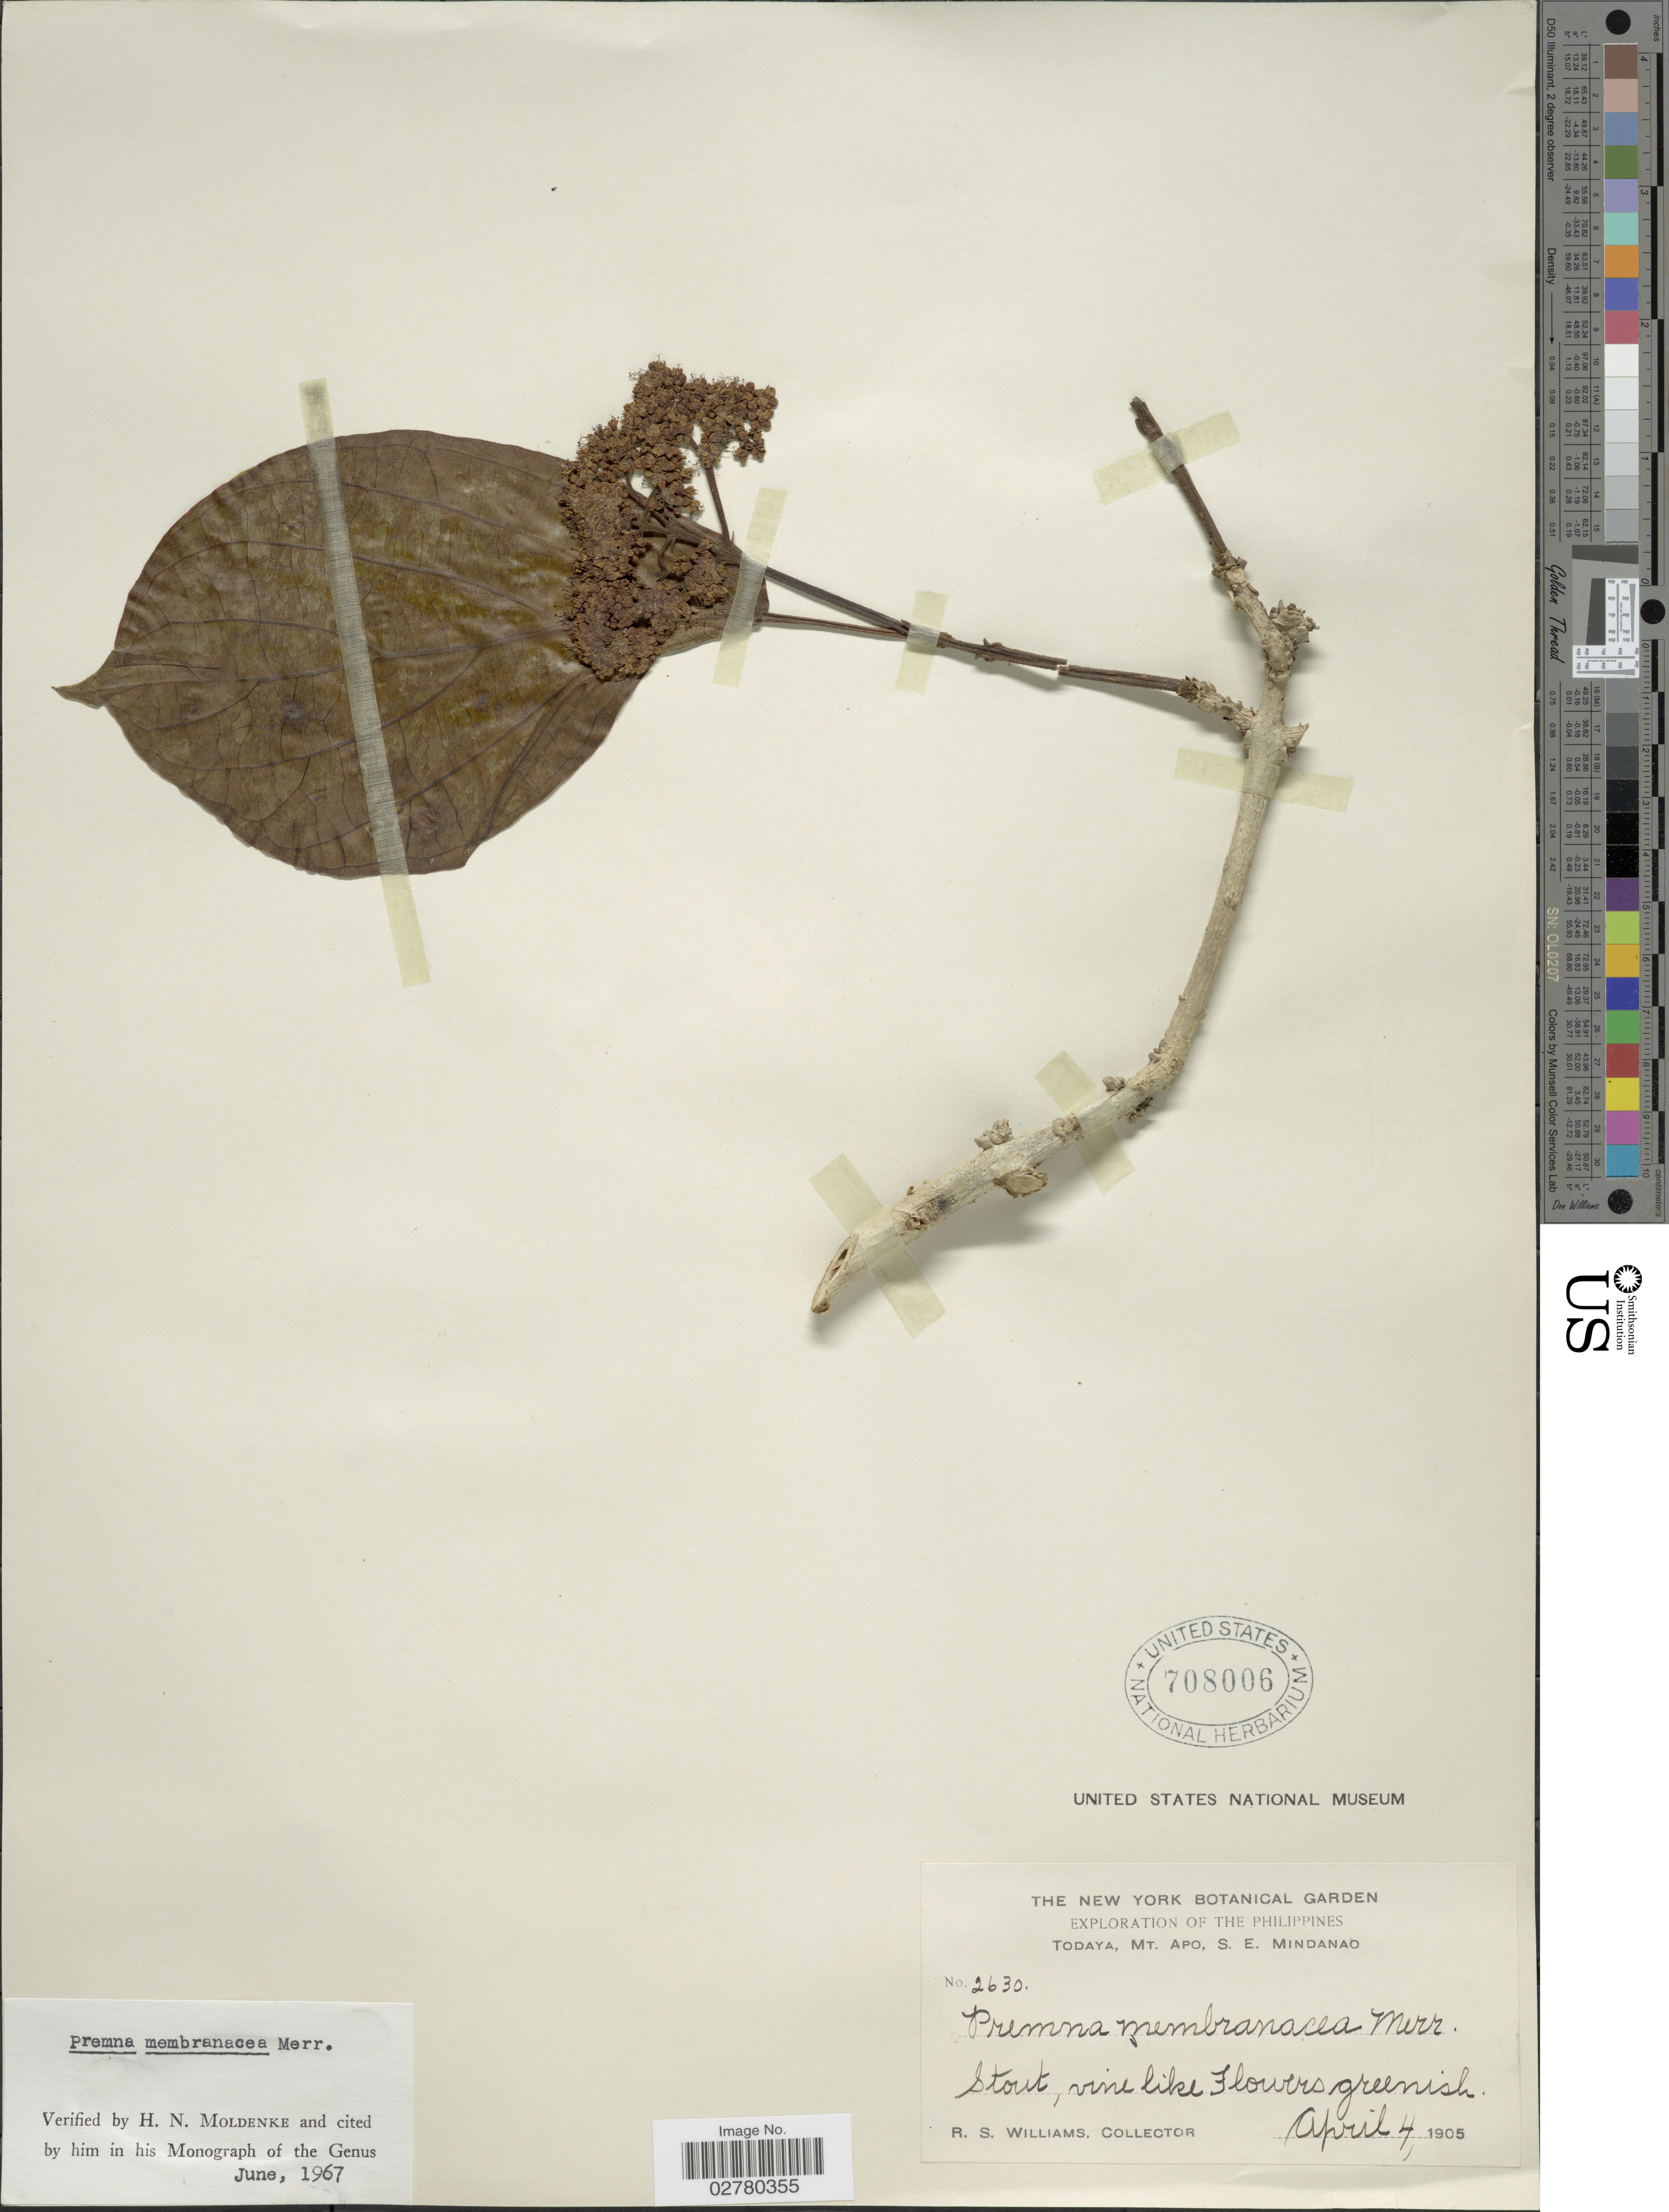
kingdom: Plantae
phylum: Tracheophyta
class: Magnoliopsida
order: Lamiales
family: Lamiaceae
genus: Premna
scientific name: Premna membranacea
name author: Merr.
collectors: R. S. Williams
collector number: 2630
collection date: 1905-04-04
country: Philippines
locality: Todaya, Mt. Apo, S.E. Mindanao.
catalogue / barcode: US 708006